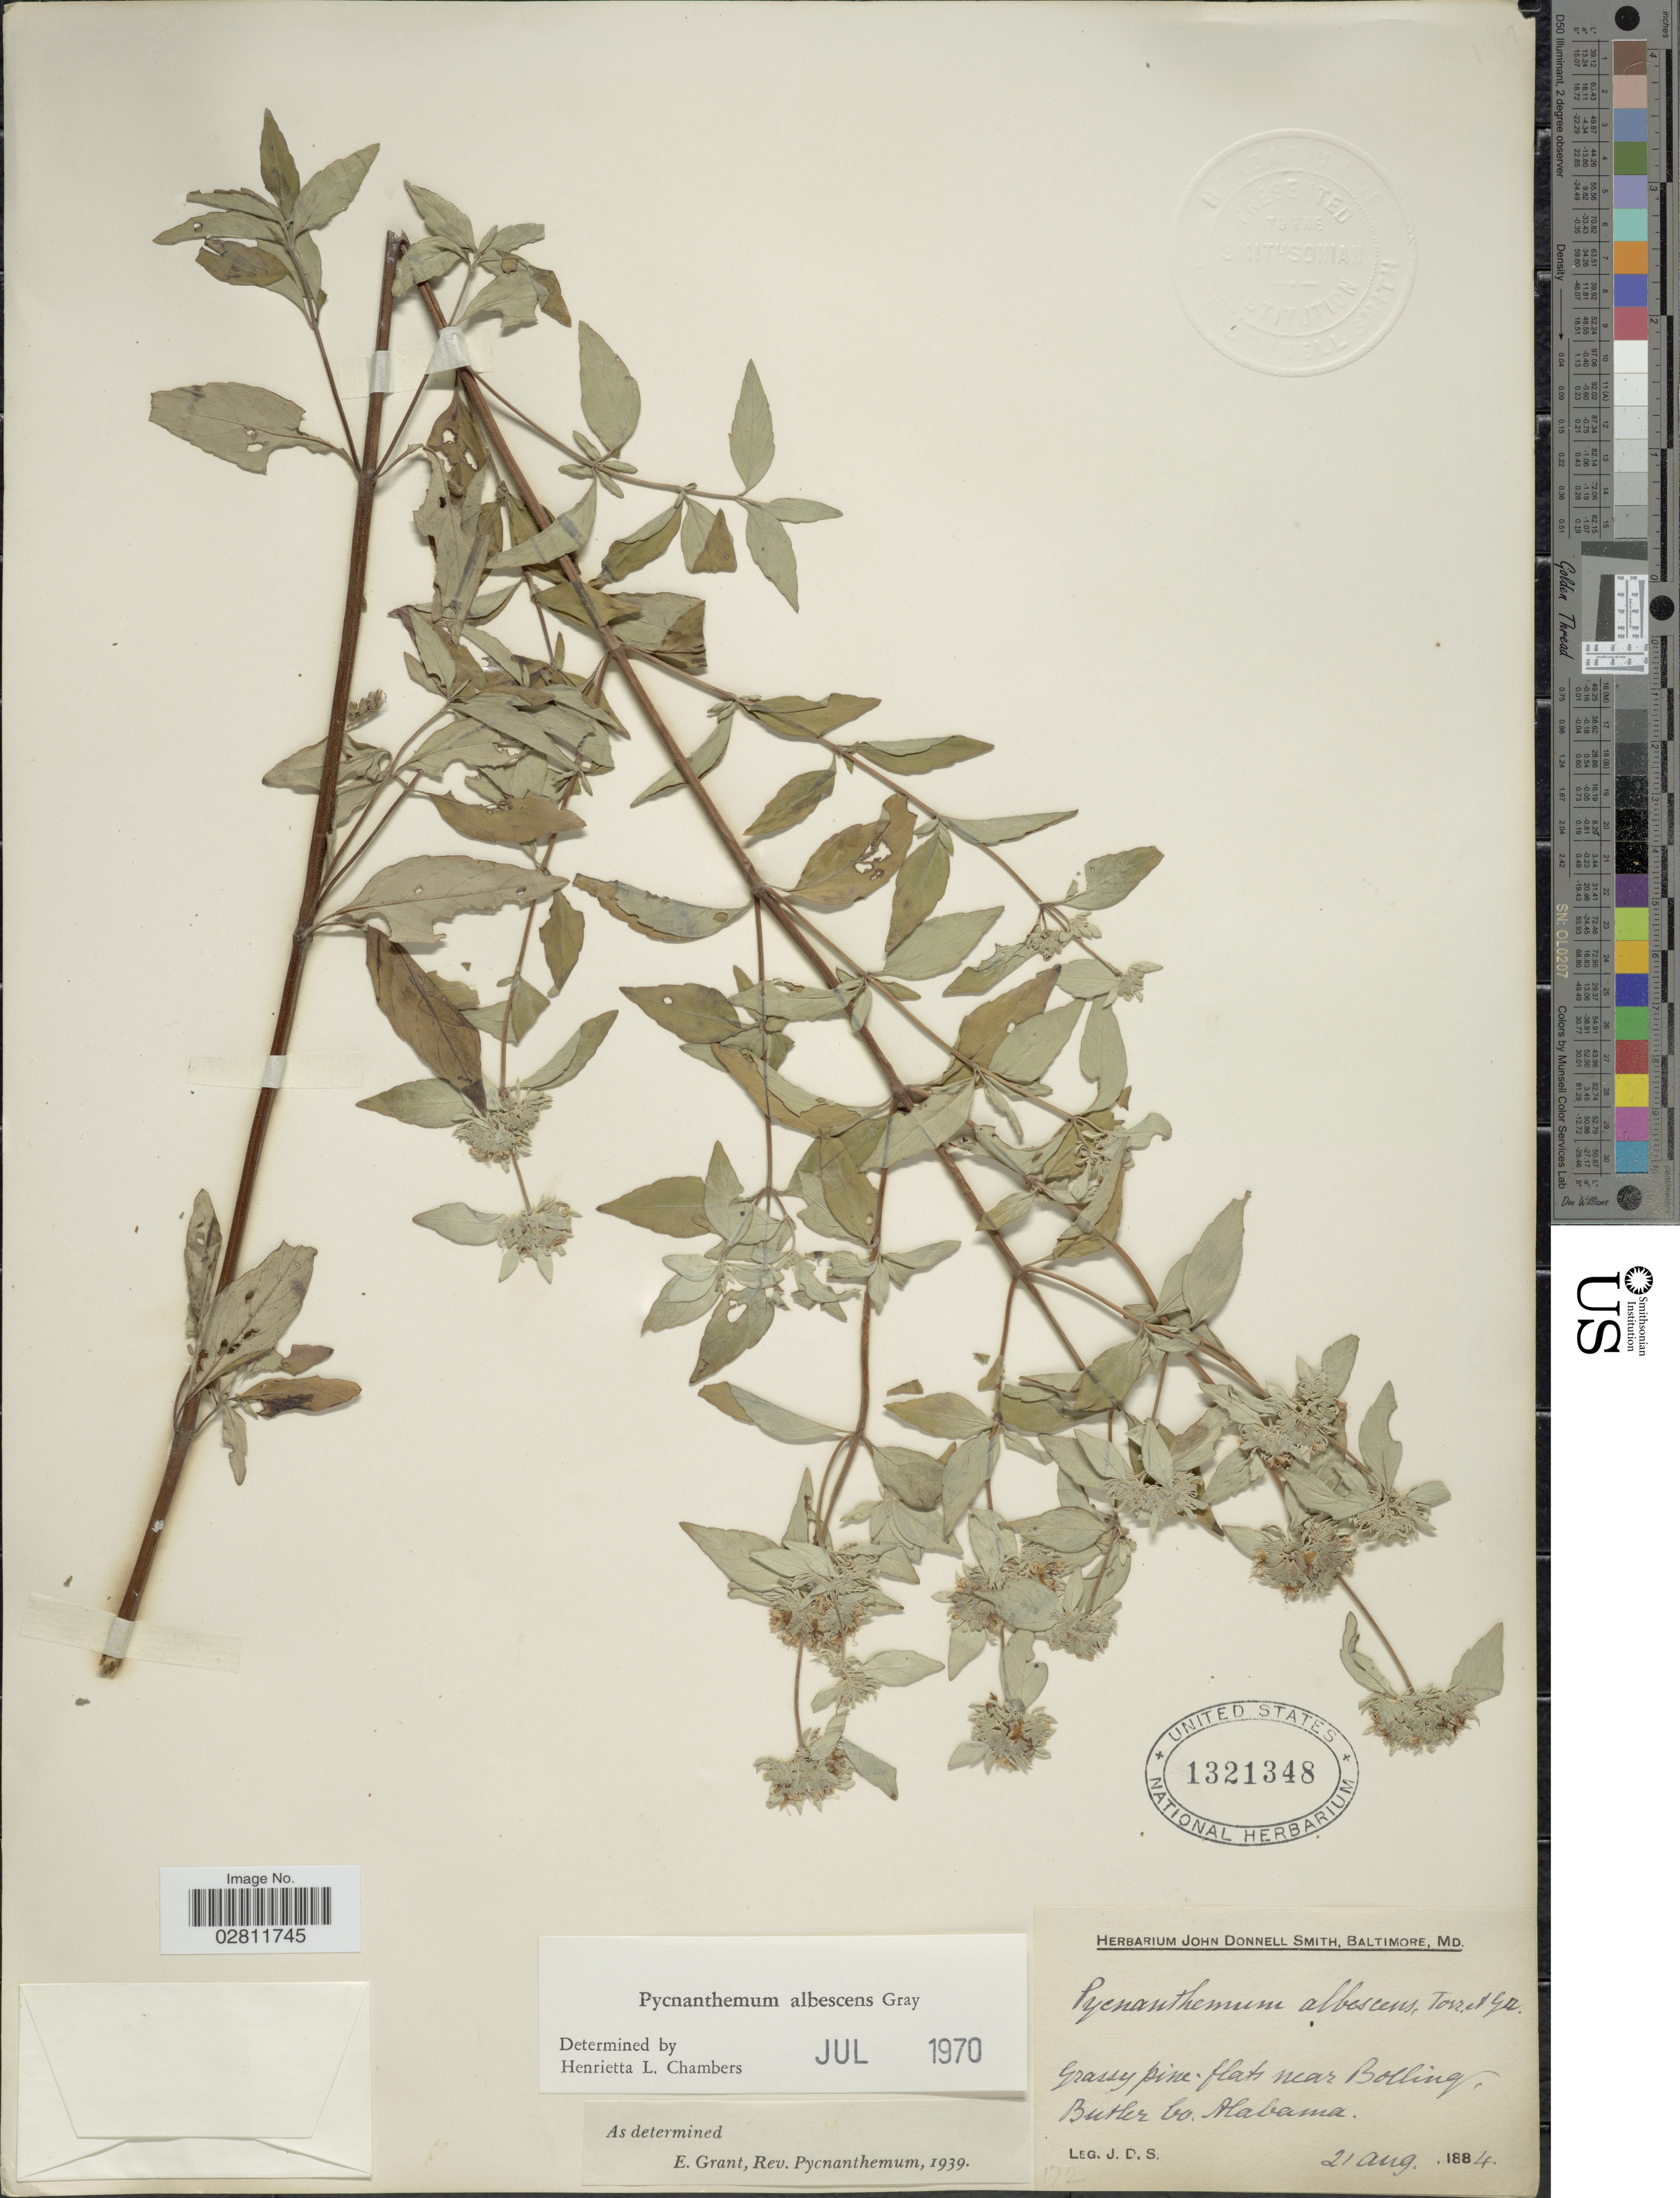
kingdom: Plantae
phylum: Tracheophyta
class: Magnoliopsida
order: Lamiales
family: Lamiaceae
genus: Pycnanthemum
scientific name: Pycnanthemum albescens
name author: Torr. & A. Gray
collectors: J. Donnell Smith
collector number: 170*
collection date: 1884-08-21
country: United States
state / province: Alabama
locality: Flats near Bolling. Butler Co.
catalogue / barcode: US 1321348